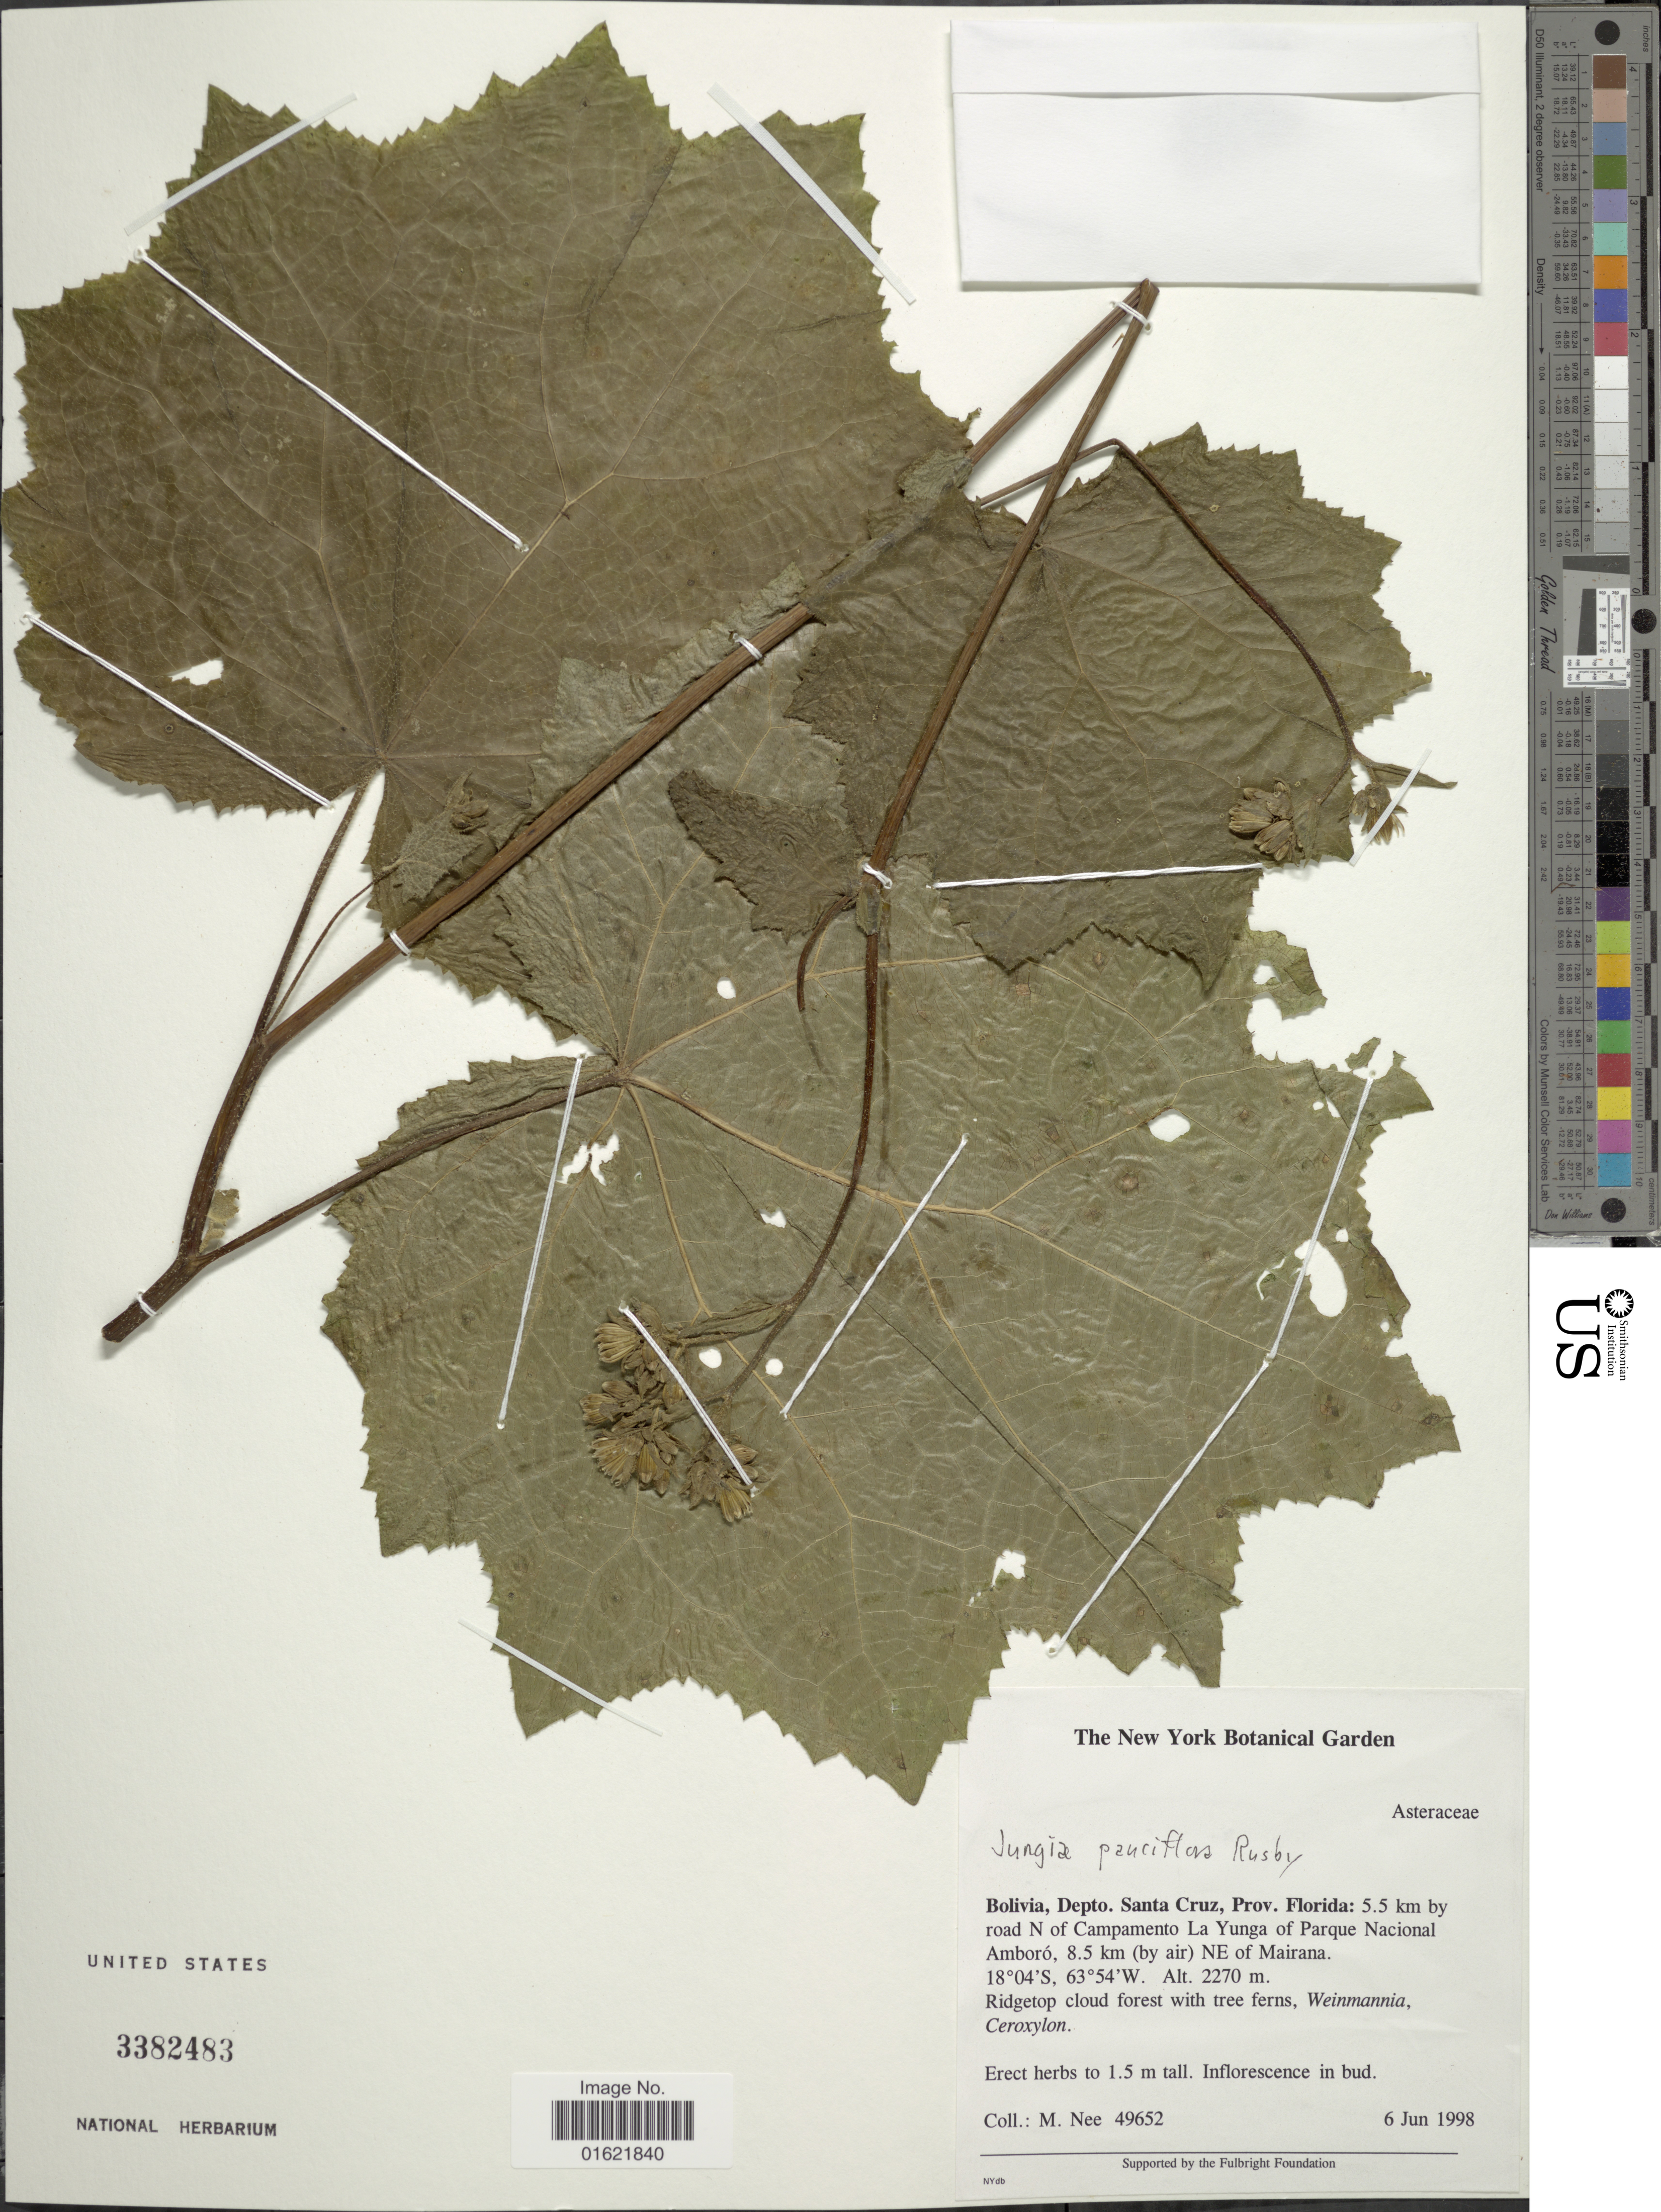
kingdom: Plantae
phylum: Tracheophyta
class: Magnoliopsida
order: Asterales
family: Asteraceae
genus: Jungia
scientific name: Jungia pauciflora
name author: Rusby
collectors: M. Nee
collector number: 49652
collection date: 1998-06-06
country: Bolivia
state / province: Santa Cruz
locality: Prov. Florida: 5.5 km by road N of Campamento La Yunga of Parque Nacional Amboro, 8.5 km (by air) Ne of Mairana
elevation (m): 2270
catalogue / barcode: US 3382483